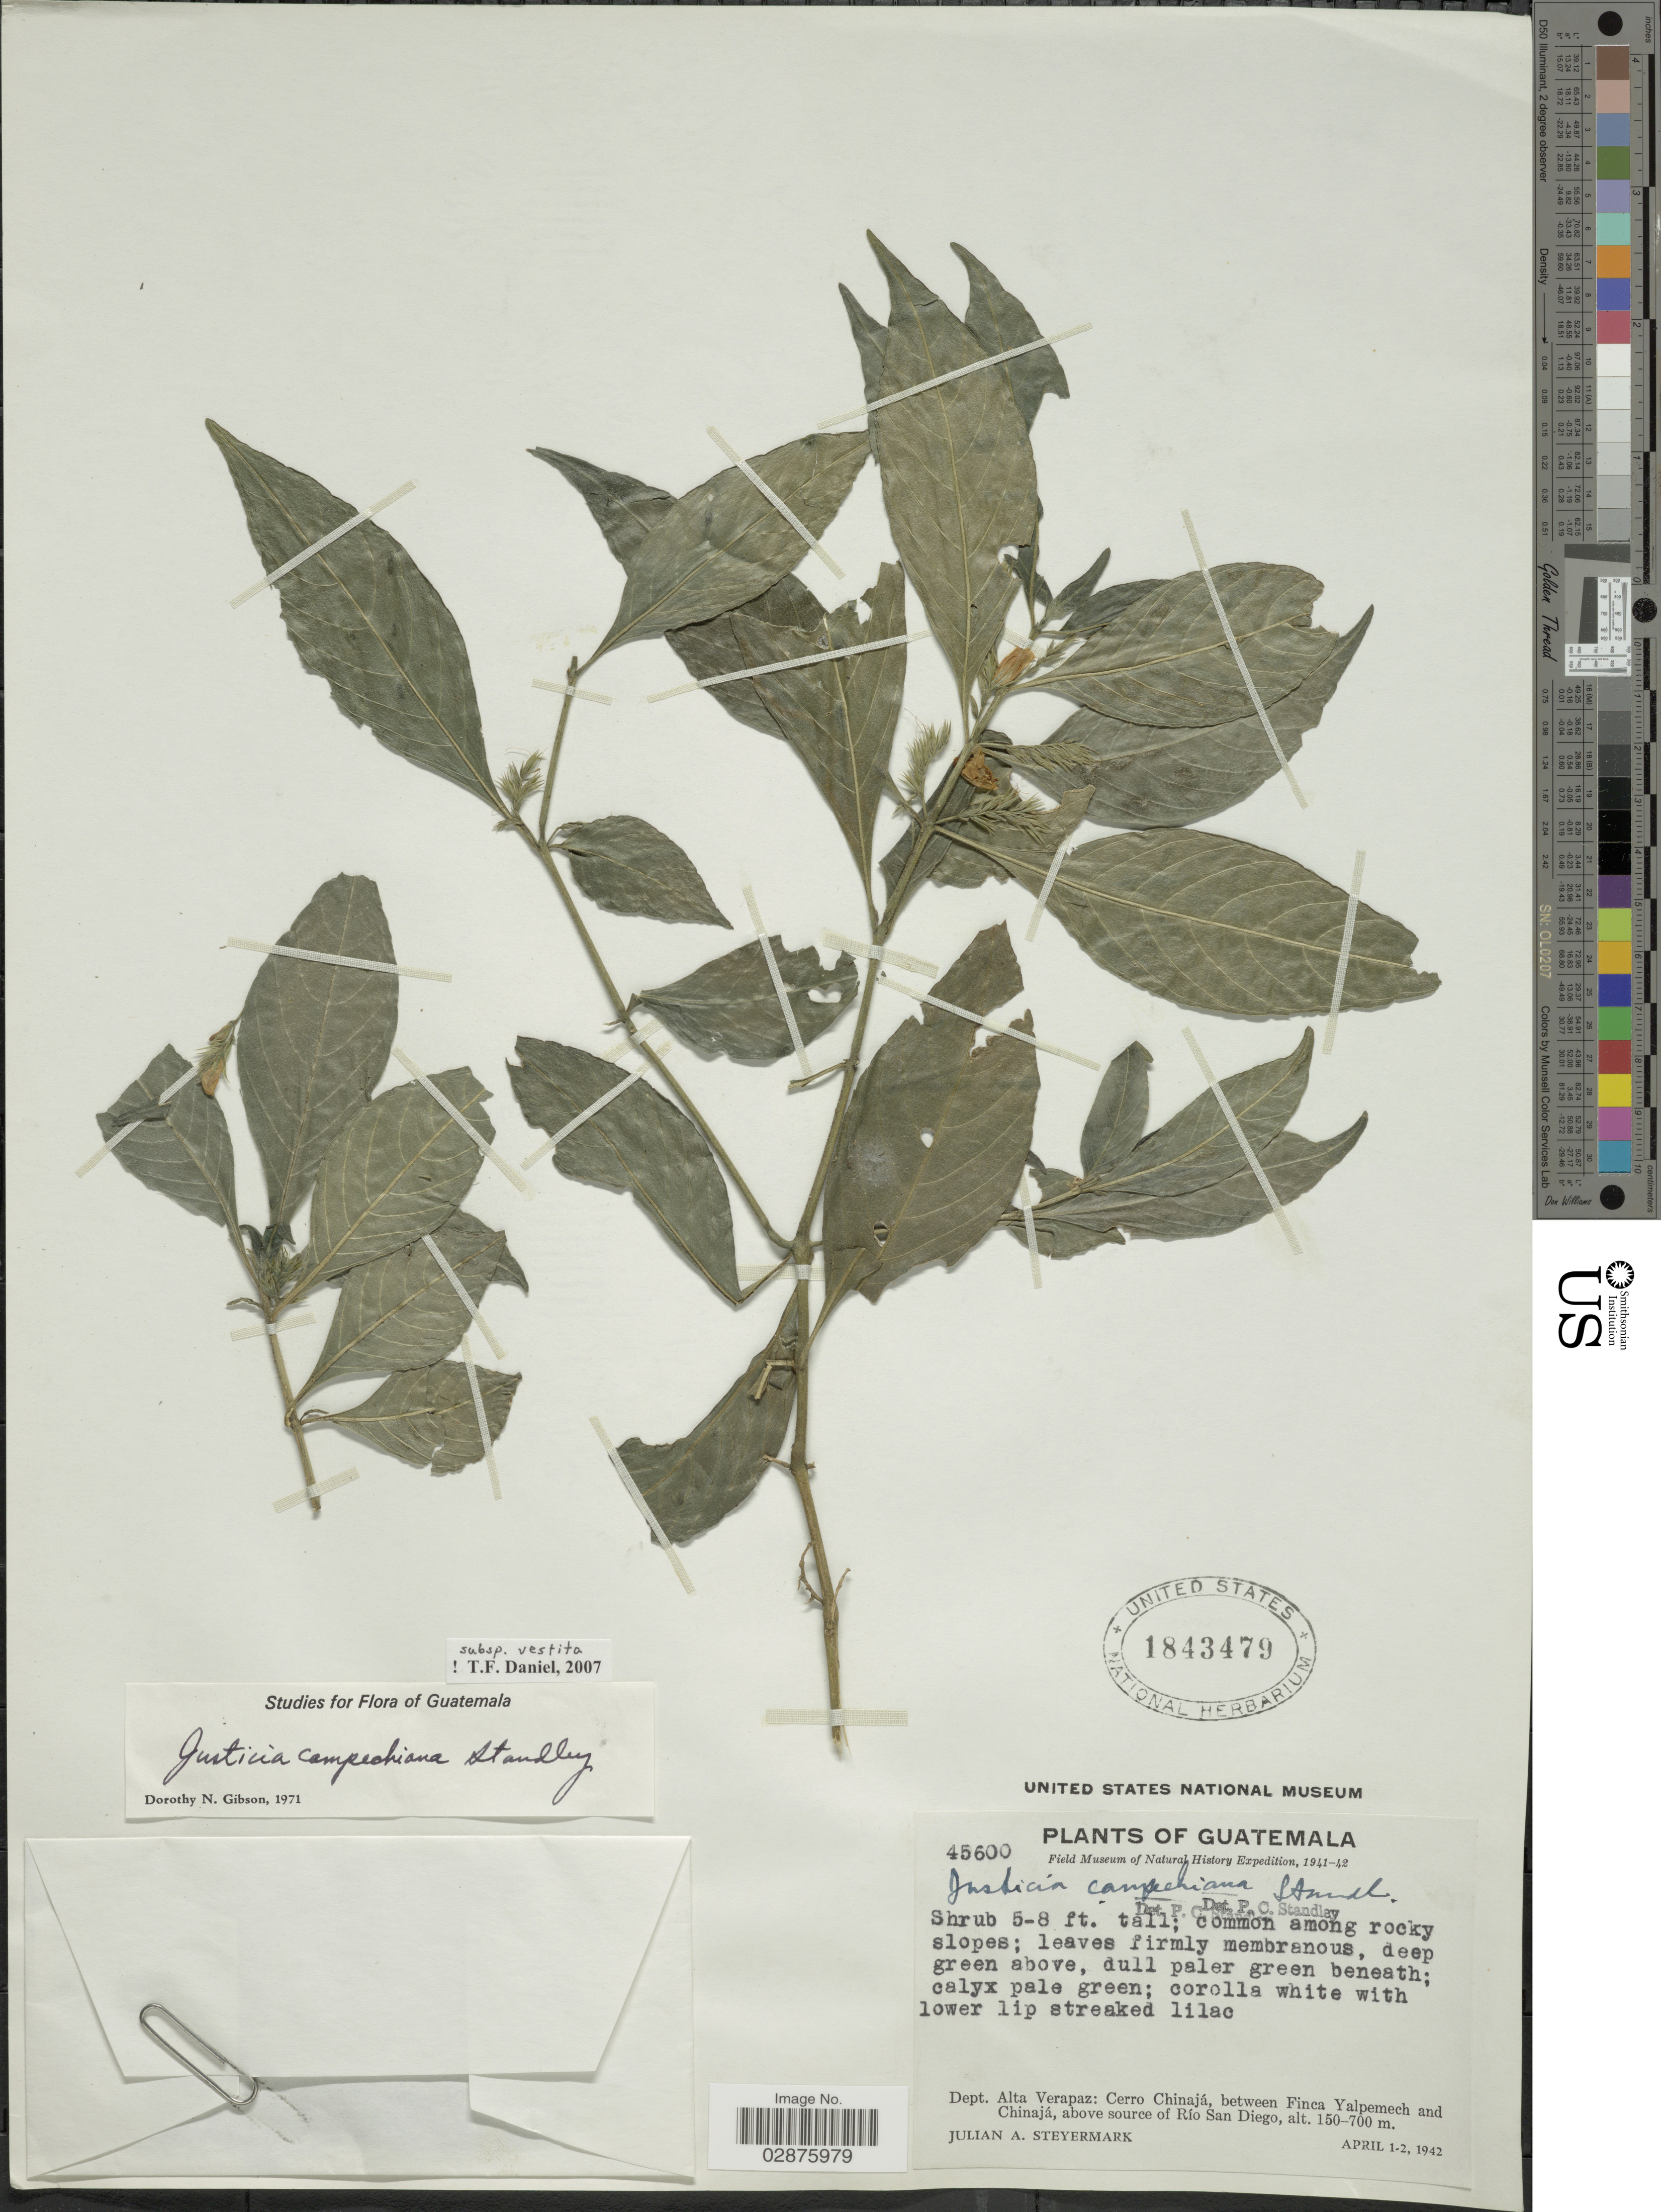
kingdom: Plantae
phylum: Tracheophyta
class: Magnoliopsida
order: Lamiales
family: Acanthaceae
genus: Justicia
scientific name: Justicia campechiana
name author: Standl.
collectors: J. Steyermark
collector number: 45600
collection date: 1942-04-01/1942-04-02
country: Guatemala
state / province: Alta Verapaz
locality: Dept. Alta Verapaz: Cerro Chinajá, between Finca Yalpemech and Chinajá, above source of Río San Diego.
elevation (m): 150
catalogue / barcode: US 1843479